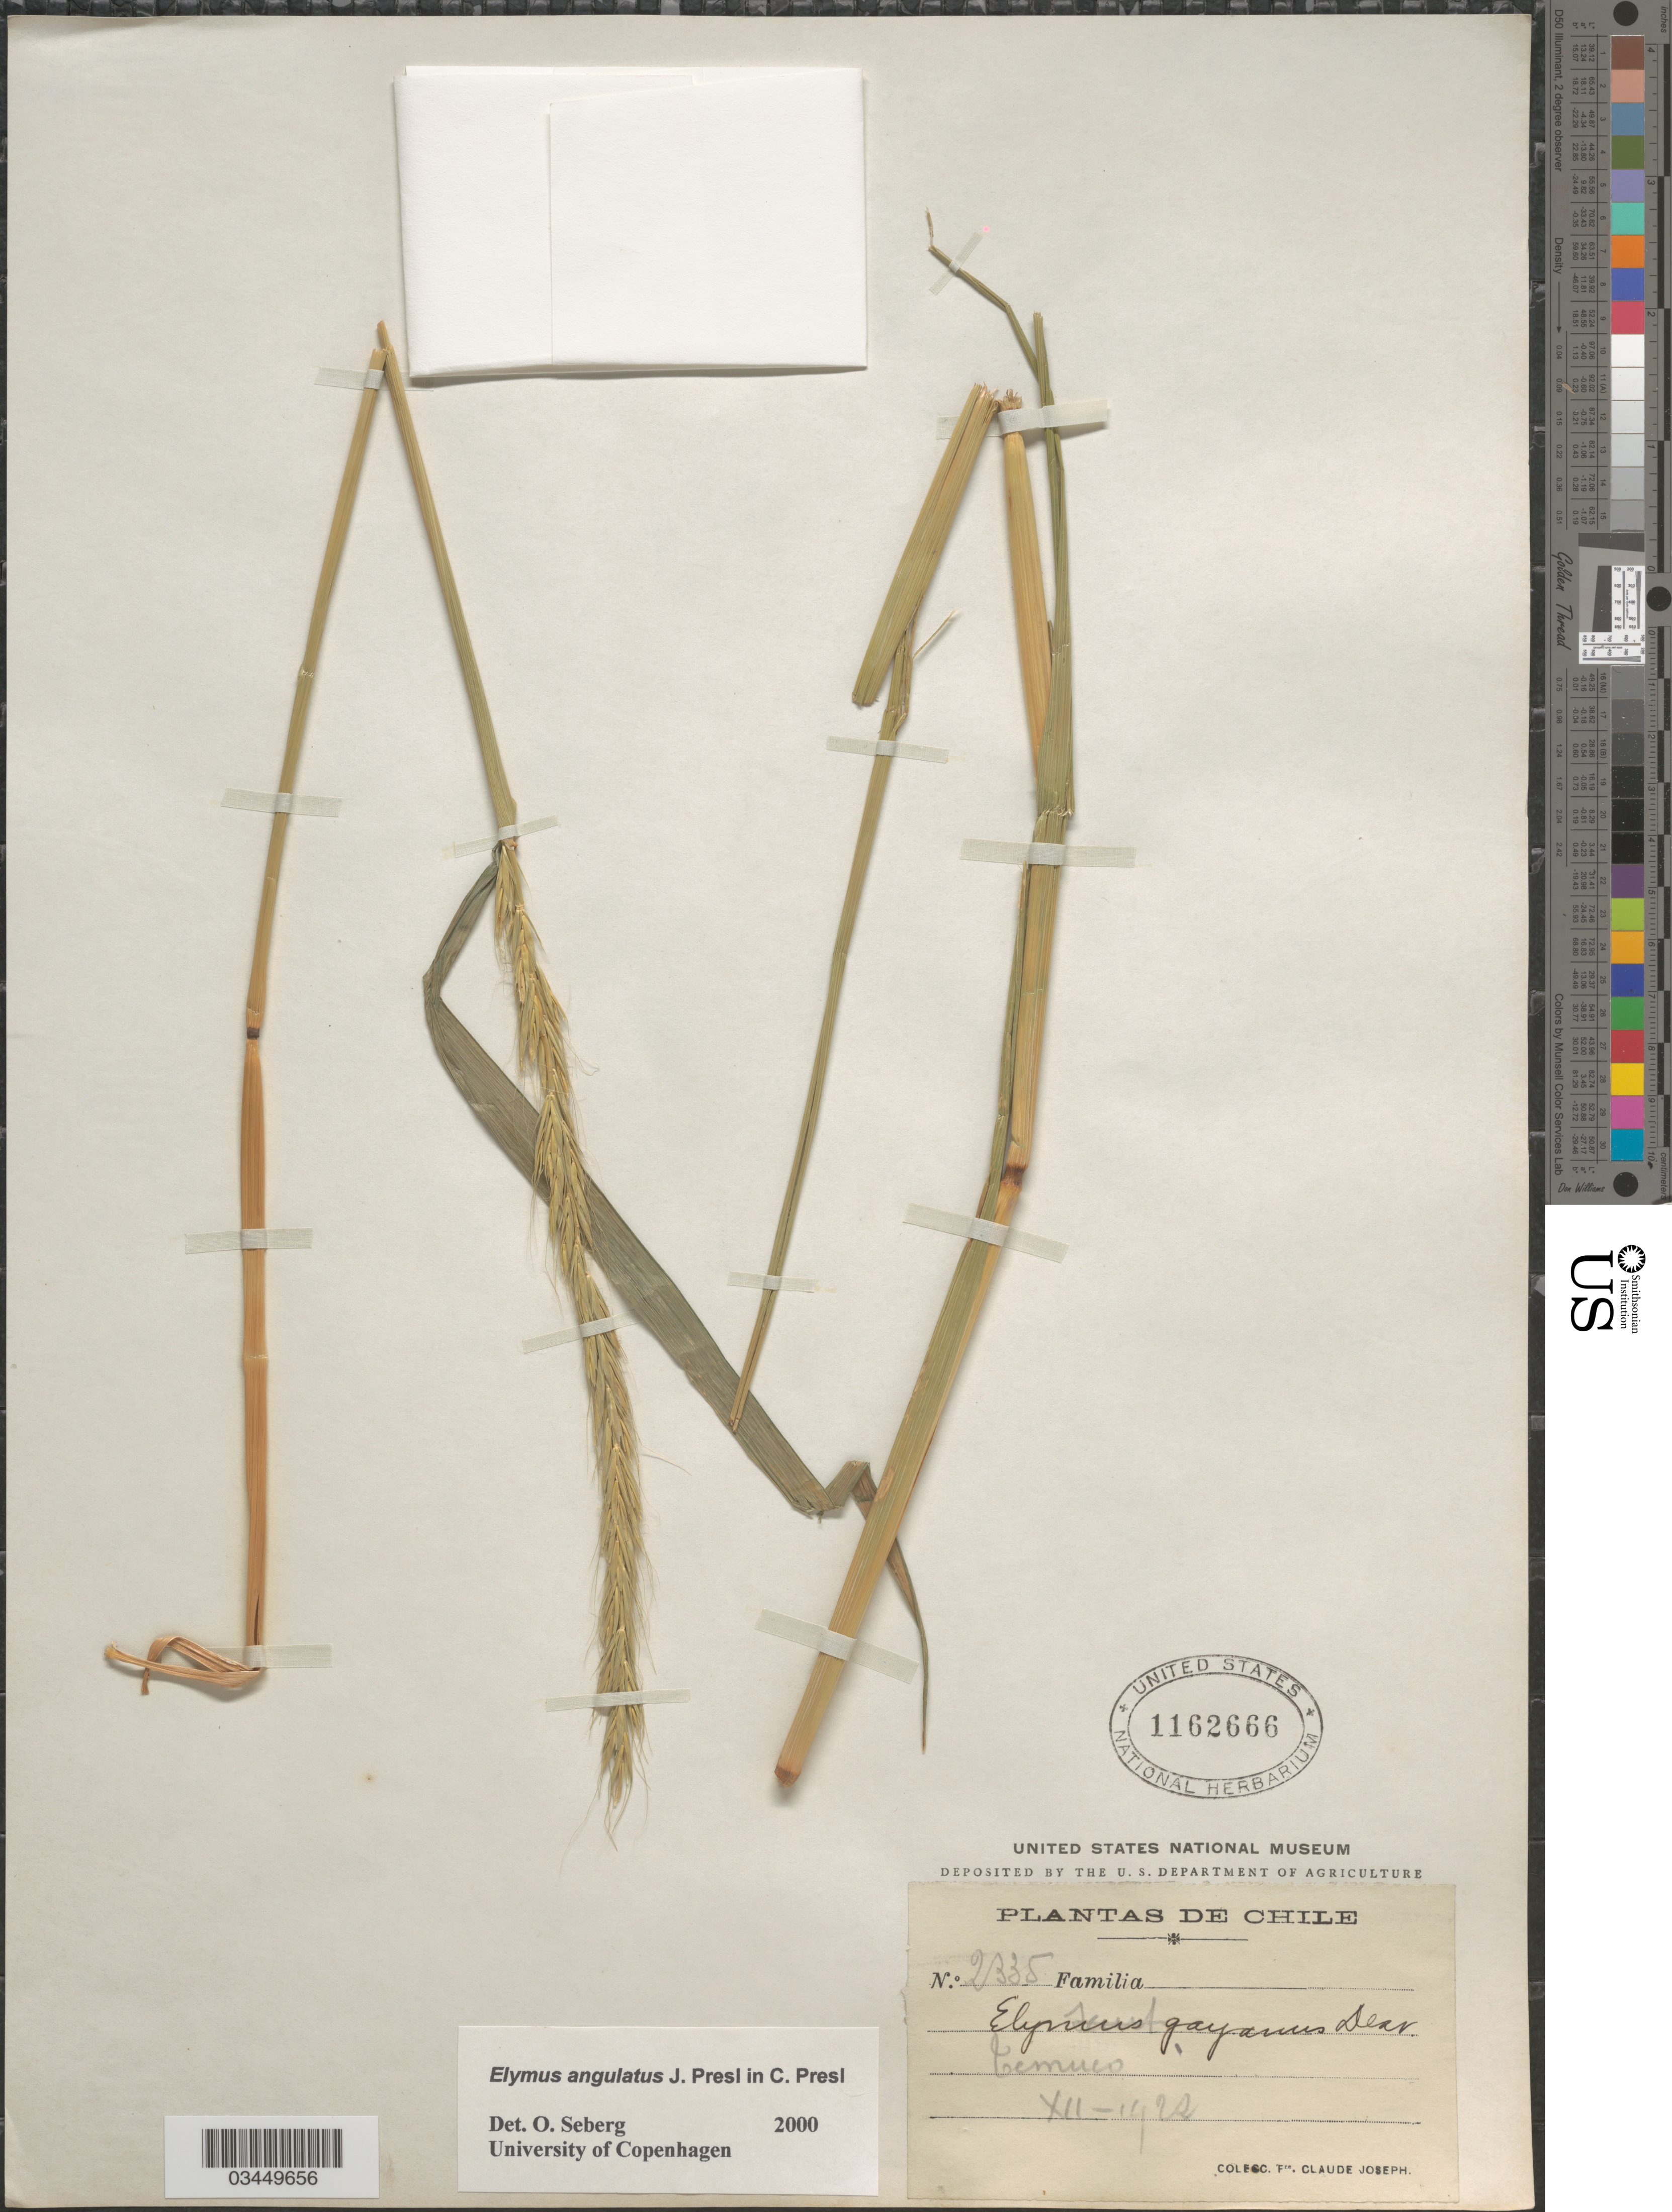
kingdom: Plantae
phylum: Tracheophyta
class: Liliopsida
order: Poales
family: Poaceae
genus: Elymus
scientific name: Elymus angulatus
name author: J. Presl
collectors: Bro. Claude-Joseph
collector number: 2335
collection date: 1922-12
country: Chile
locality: Temuco.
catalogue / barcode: US 1162666